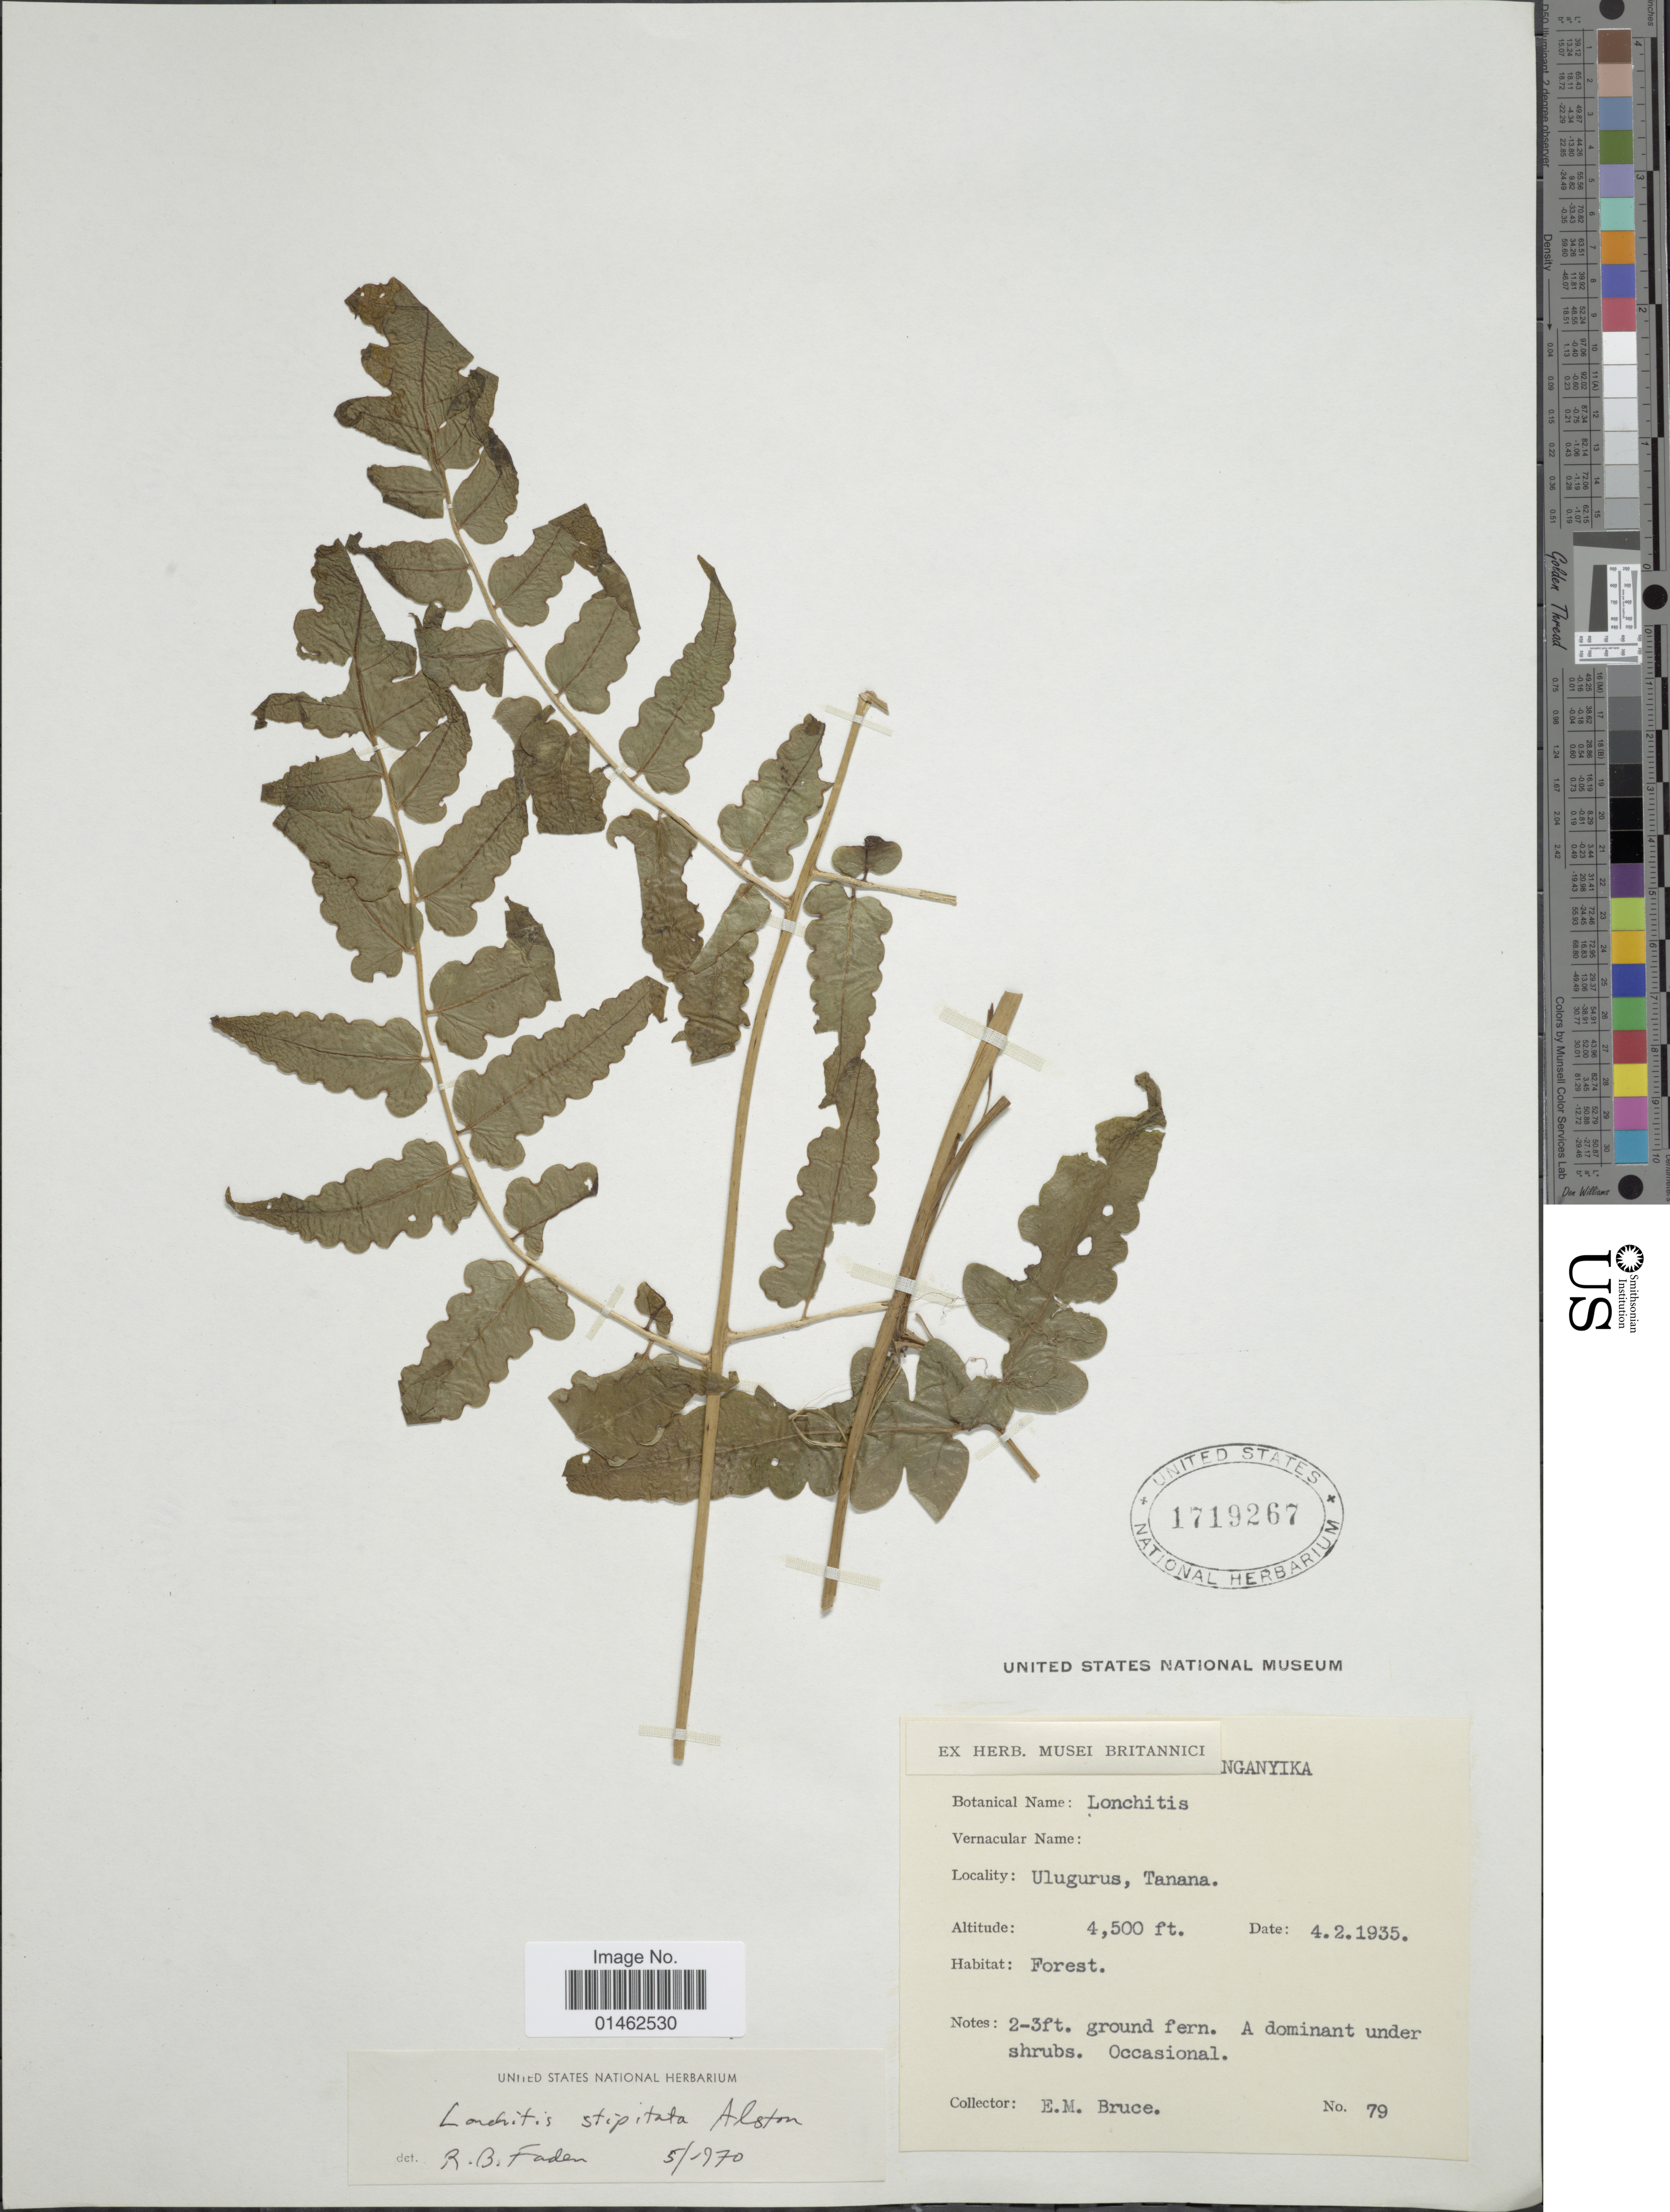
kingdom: Plantae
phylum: Tracheophyta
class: Polypodiopsida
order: Polypodiales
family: Dennstaedtiaceae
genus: Blotiella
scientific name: Blotiella stiptata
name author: (Alston) Faden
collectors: E. Bruce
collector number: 79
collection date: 1935-02-04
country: Tanzania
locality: [illegible text]nganyika, Ulugurus, Tanana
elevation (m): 1372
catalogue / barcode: US 1719267